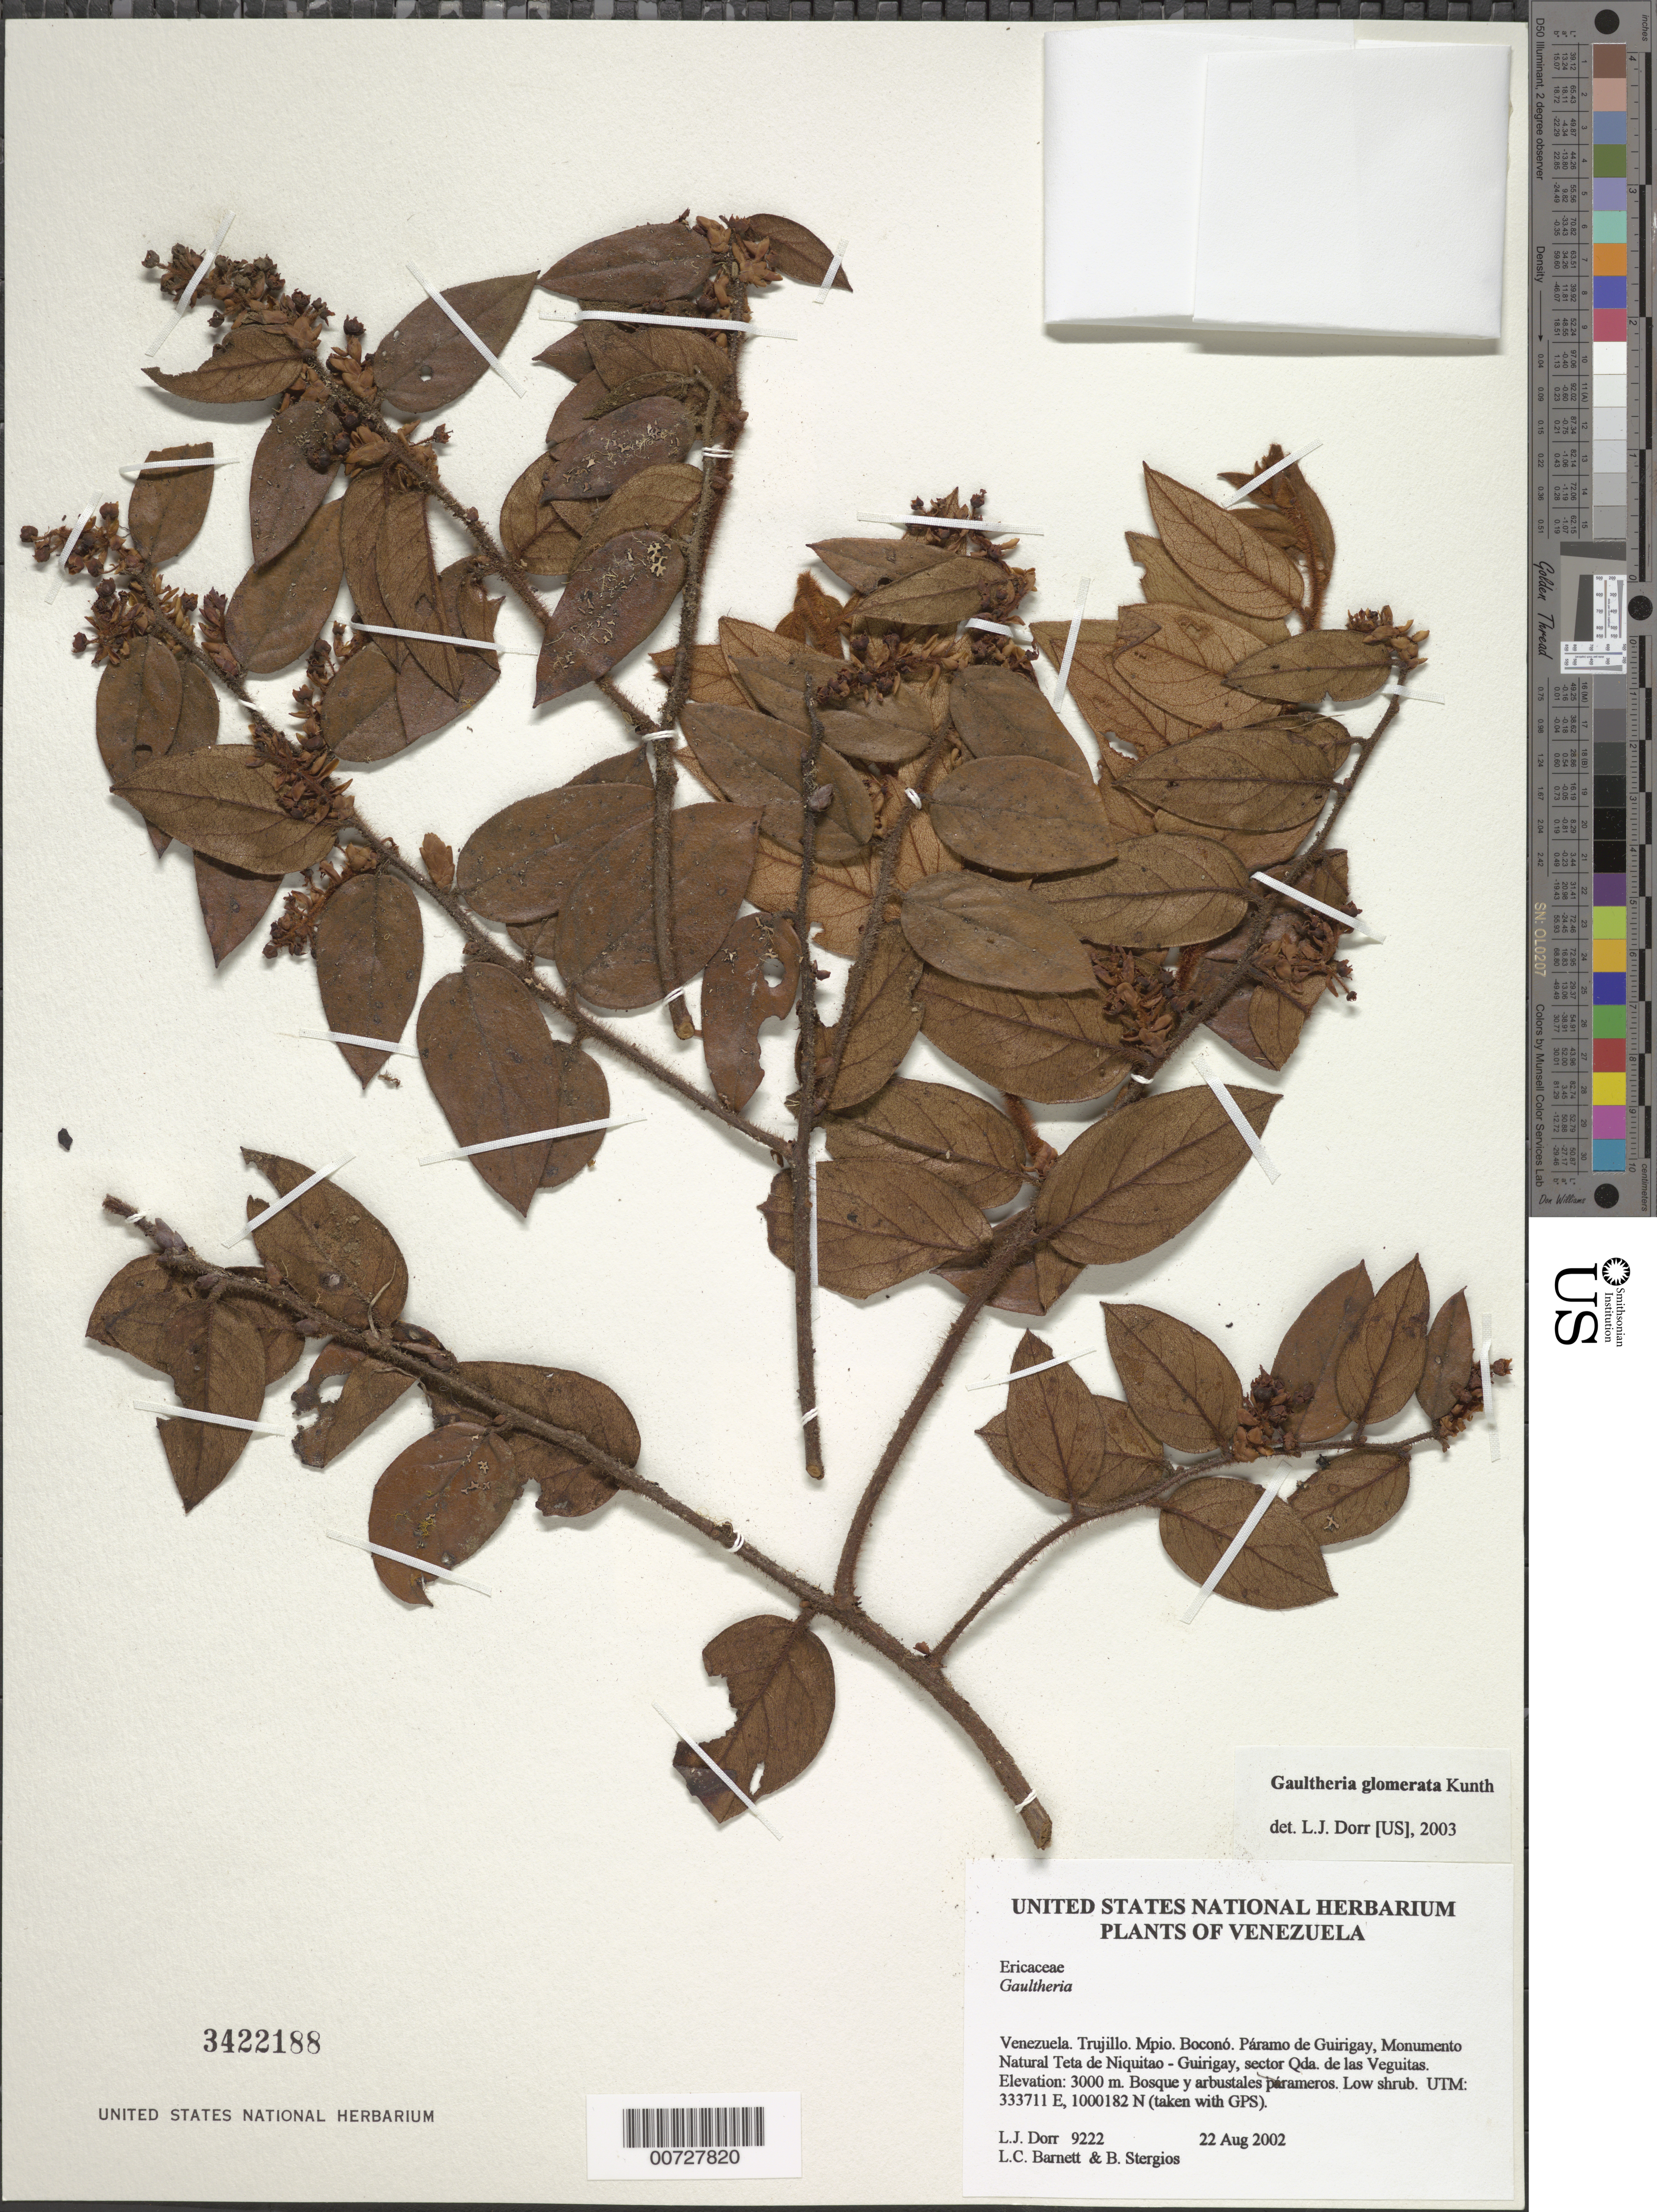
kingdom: Plantae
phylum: Tracheophyta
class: Magnoliopsida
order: Ericales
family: Ericaceae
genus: Gaultheria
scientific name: Gaultheria glomerata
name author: (Cav.) Sleumer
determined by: Dorr, L. J., (BOT), Smithsonian Institution - National Museum of Natural History (UNITED STATES)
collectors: L. J. Dorr, L. C. Barnett & B. G. Stergios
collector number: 9222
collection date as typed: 22 Aug 2002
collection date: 2002-08-22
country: Venezuela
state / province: Trujillo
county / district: Boconó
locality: Páramo de Guirigay, Monumento Natural Teta de Niquitao - Guirigay, sector Las Veguitas.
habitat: Bosque y arbustales párameros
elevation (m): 3000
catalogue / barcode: US 3422188